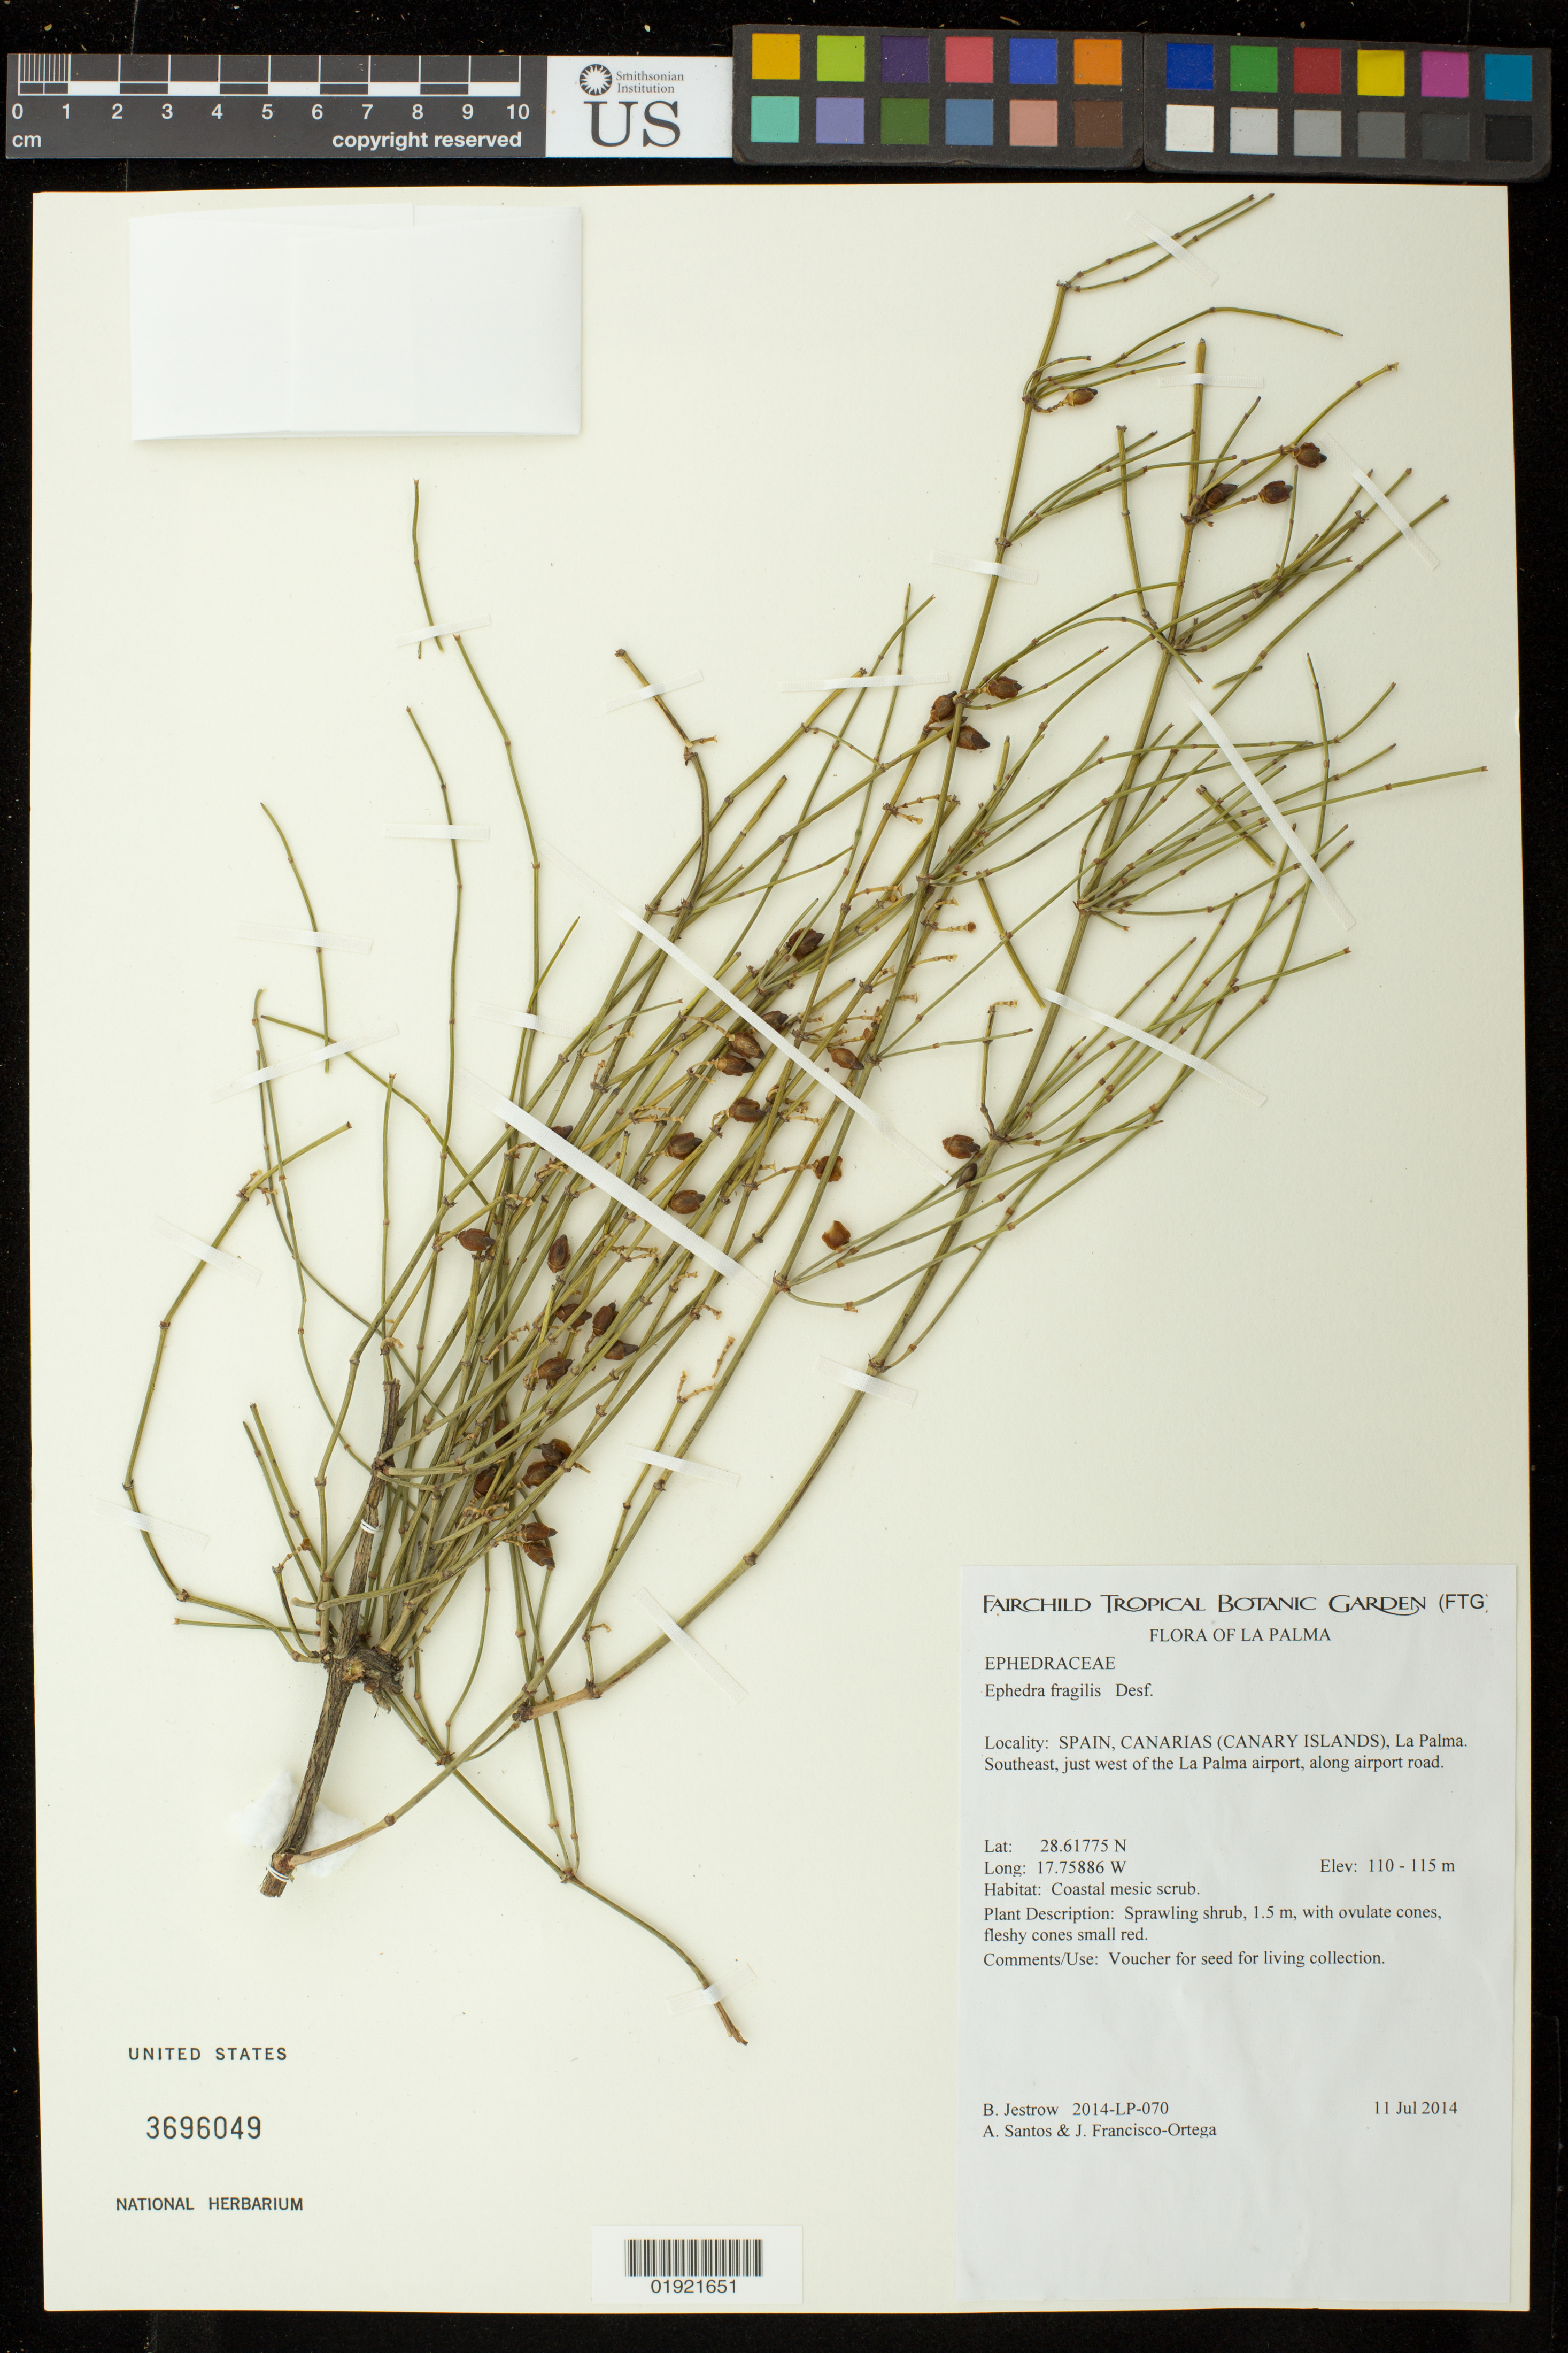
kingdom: Plantae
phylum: Tracheophyta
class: Gnetopsida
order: Ephedrales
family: Ephedraceae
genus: Ephedra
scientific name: Ephedra fragilis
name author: Desf.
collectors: B. Jestrow, A. Santos & J. Francisco-Ortega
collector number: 2014-LP-070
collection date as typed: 11 Jul 2014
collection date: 2014-07-11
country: Spain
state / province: Canarias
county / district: Santa Cruz de Tenerife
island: La Palma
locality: La Palma. Southeast, just west of the La Palma airport, along airport road.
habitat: coastal mesic scrub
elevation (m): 110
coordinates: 28.61775 N, 17.75886 W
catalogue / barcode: US 3696049